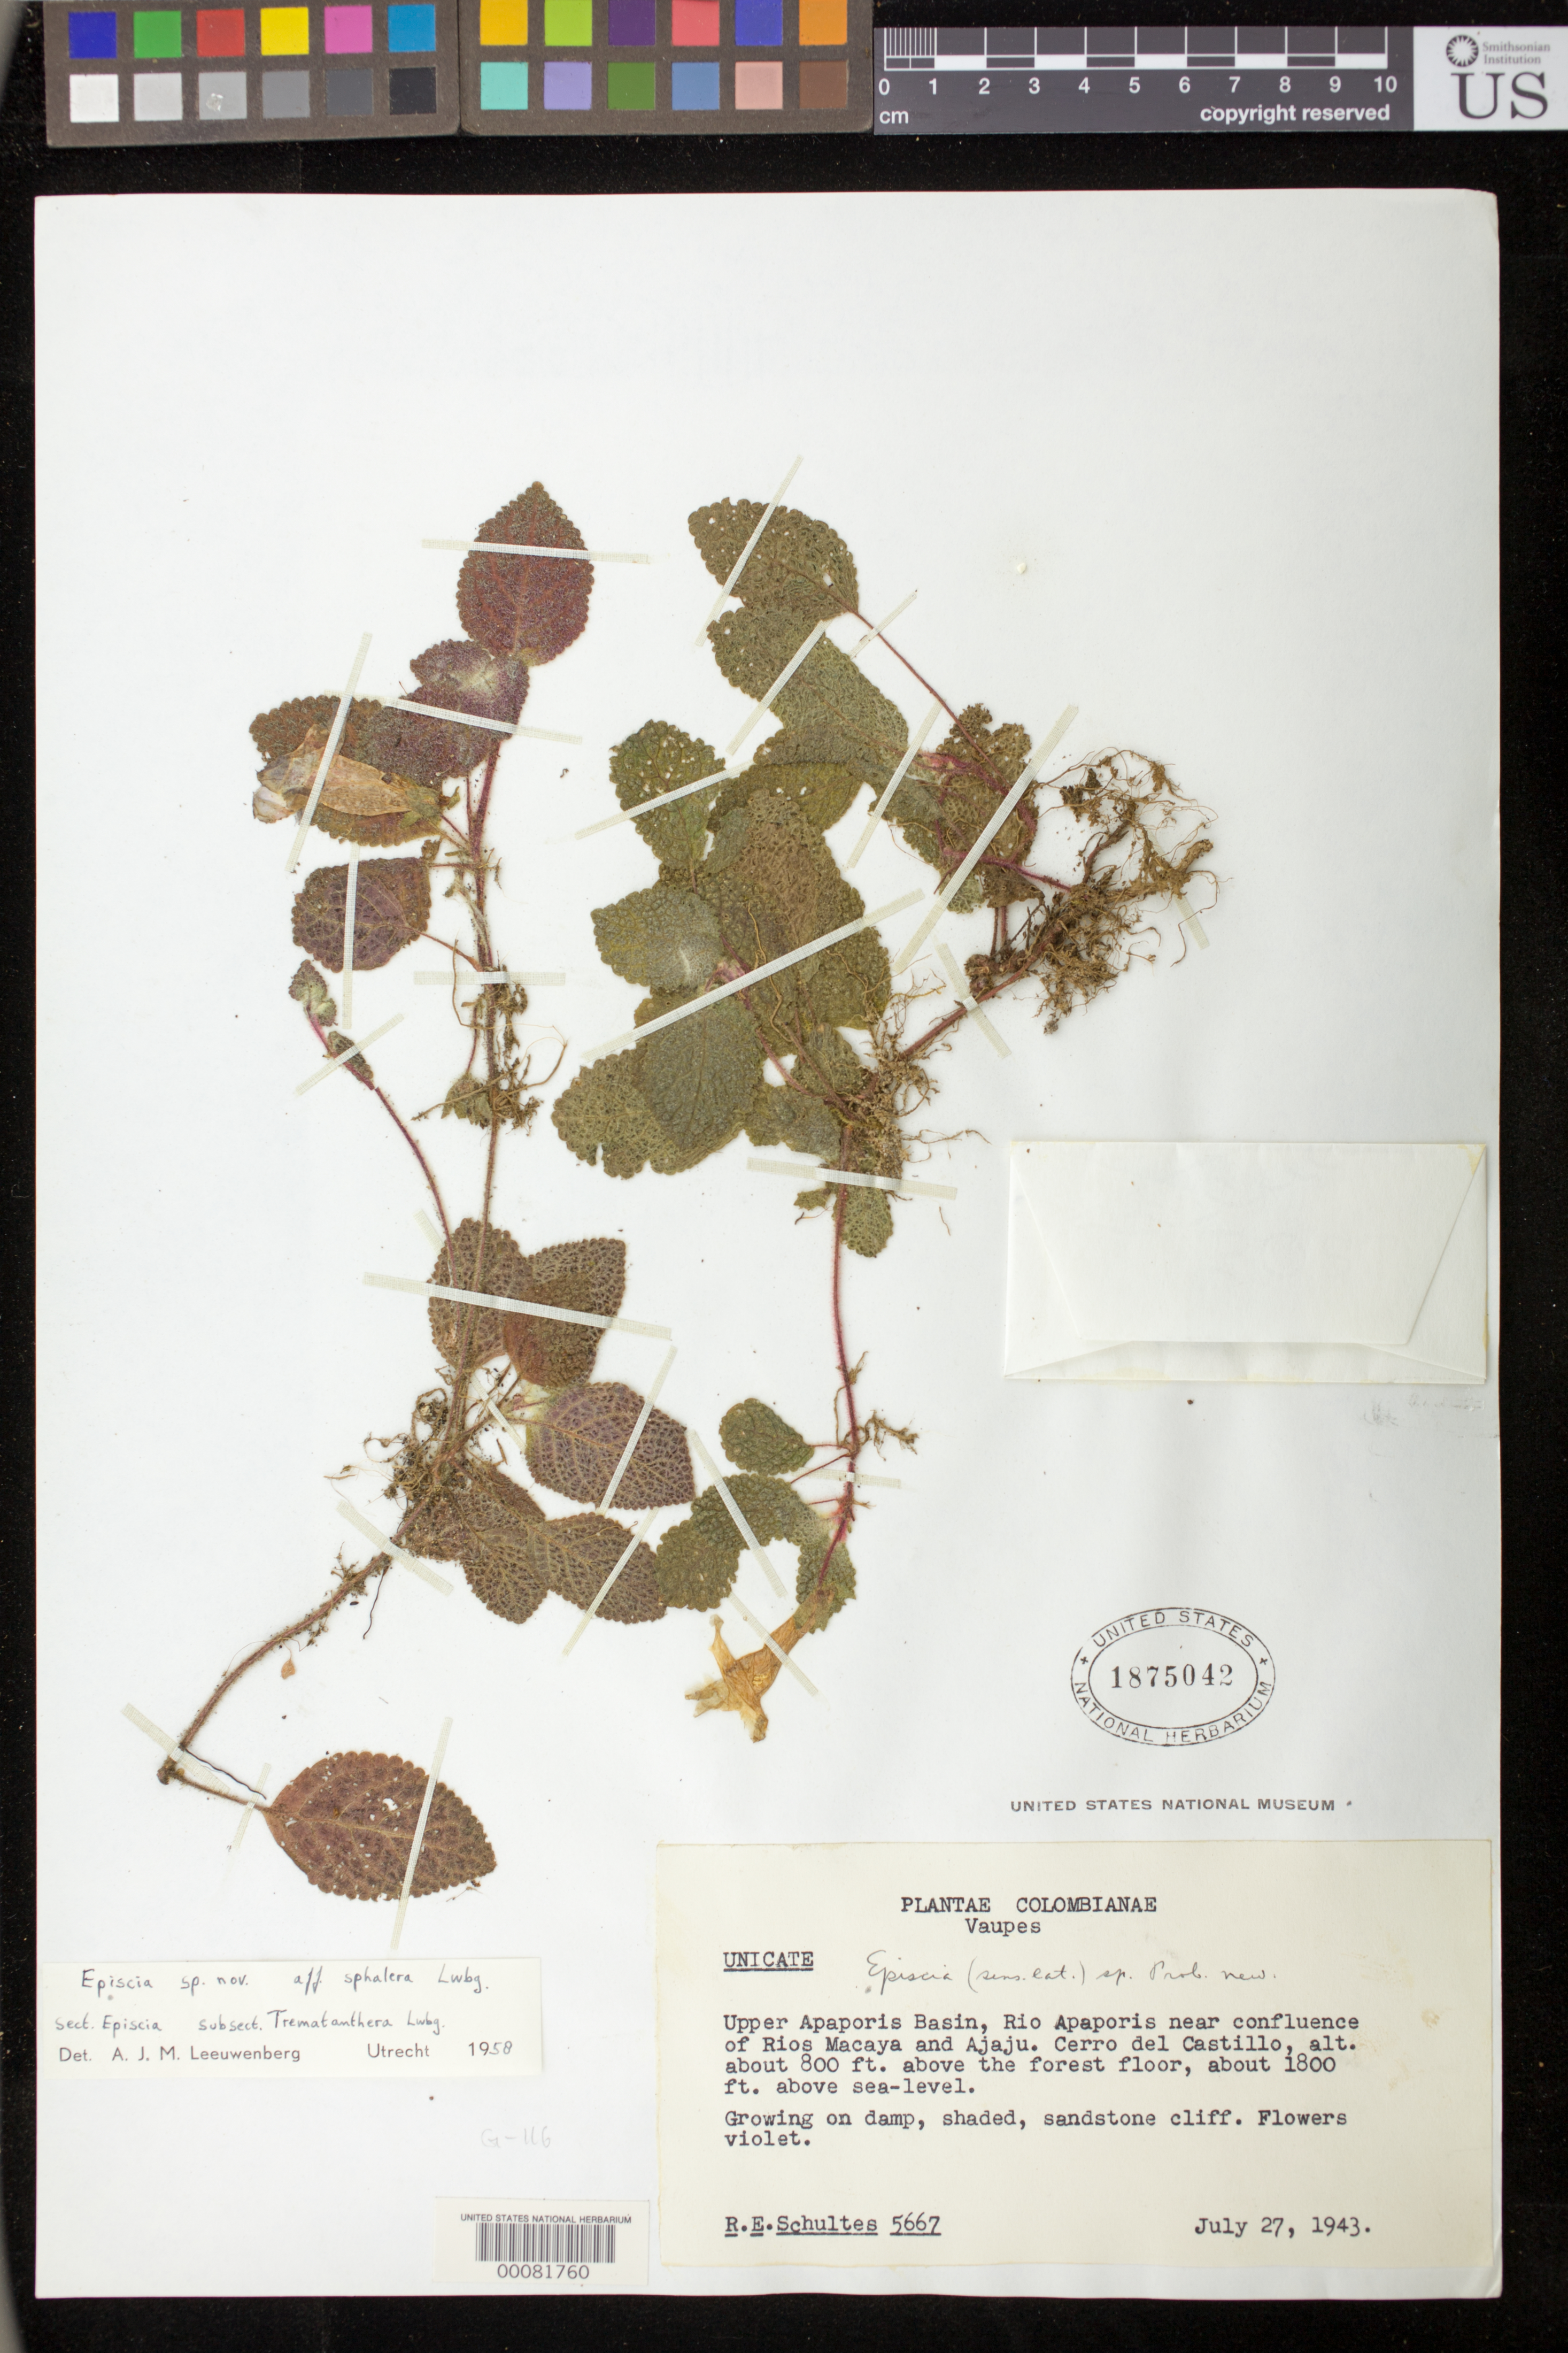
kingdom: Plantae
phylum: Tracheophyta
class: Magnoliopsida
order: Lamiales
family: Gesneriaceae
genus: Episcia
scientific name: Episcia sp.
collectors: R. E. Schultes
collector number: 5667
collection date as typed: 27 Jul 1943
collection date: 1943-07-27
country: Colombia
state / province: Vaupés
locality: Upper Apaporis basin, Rio Apaporis near confluence of Rios Macaya and Ajaju, Cerro del Castillo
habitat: App 800 ft above forest floor, on damp, shaded, sandstone cliff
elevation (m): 1800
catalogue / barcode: US 1875042